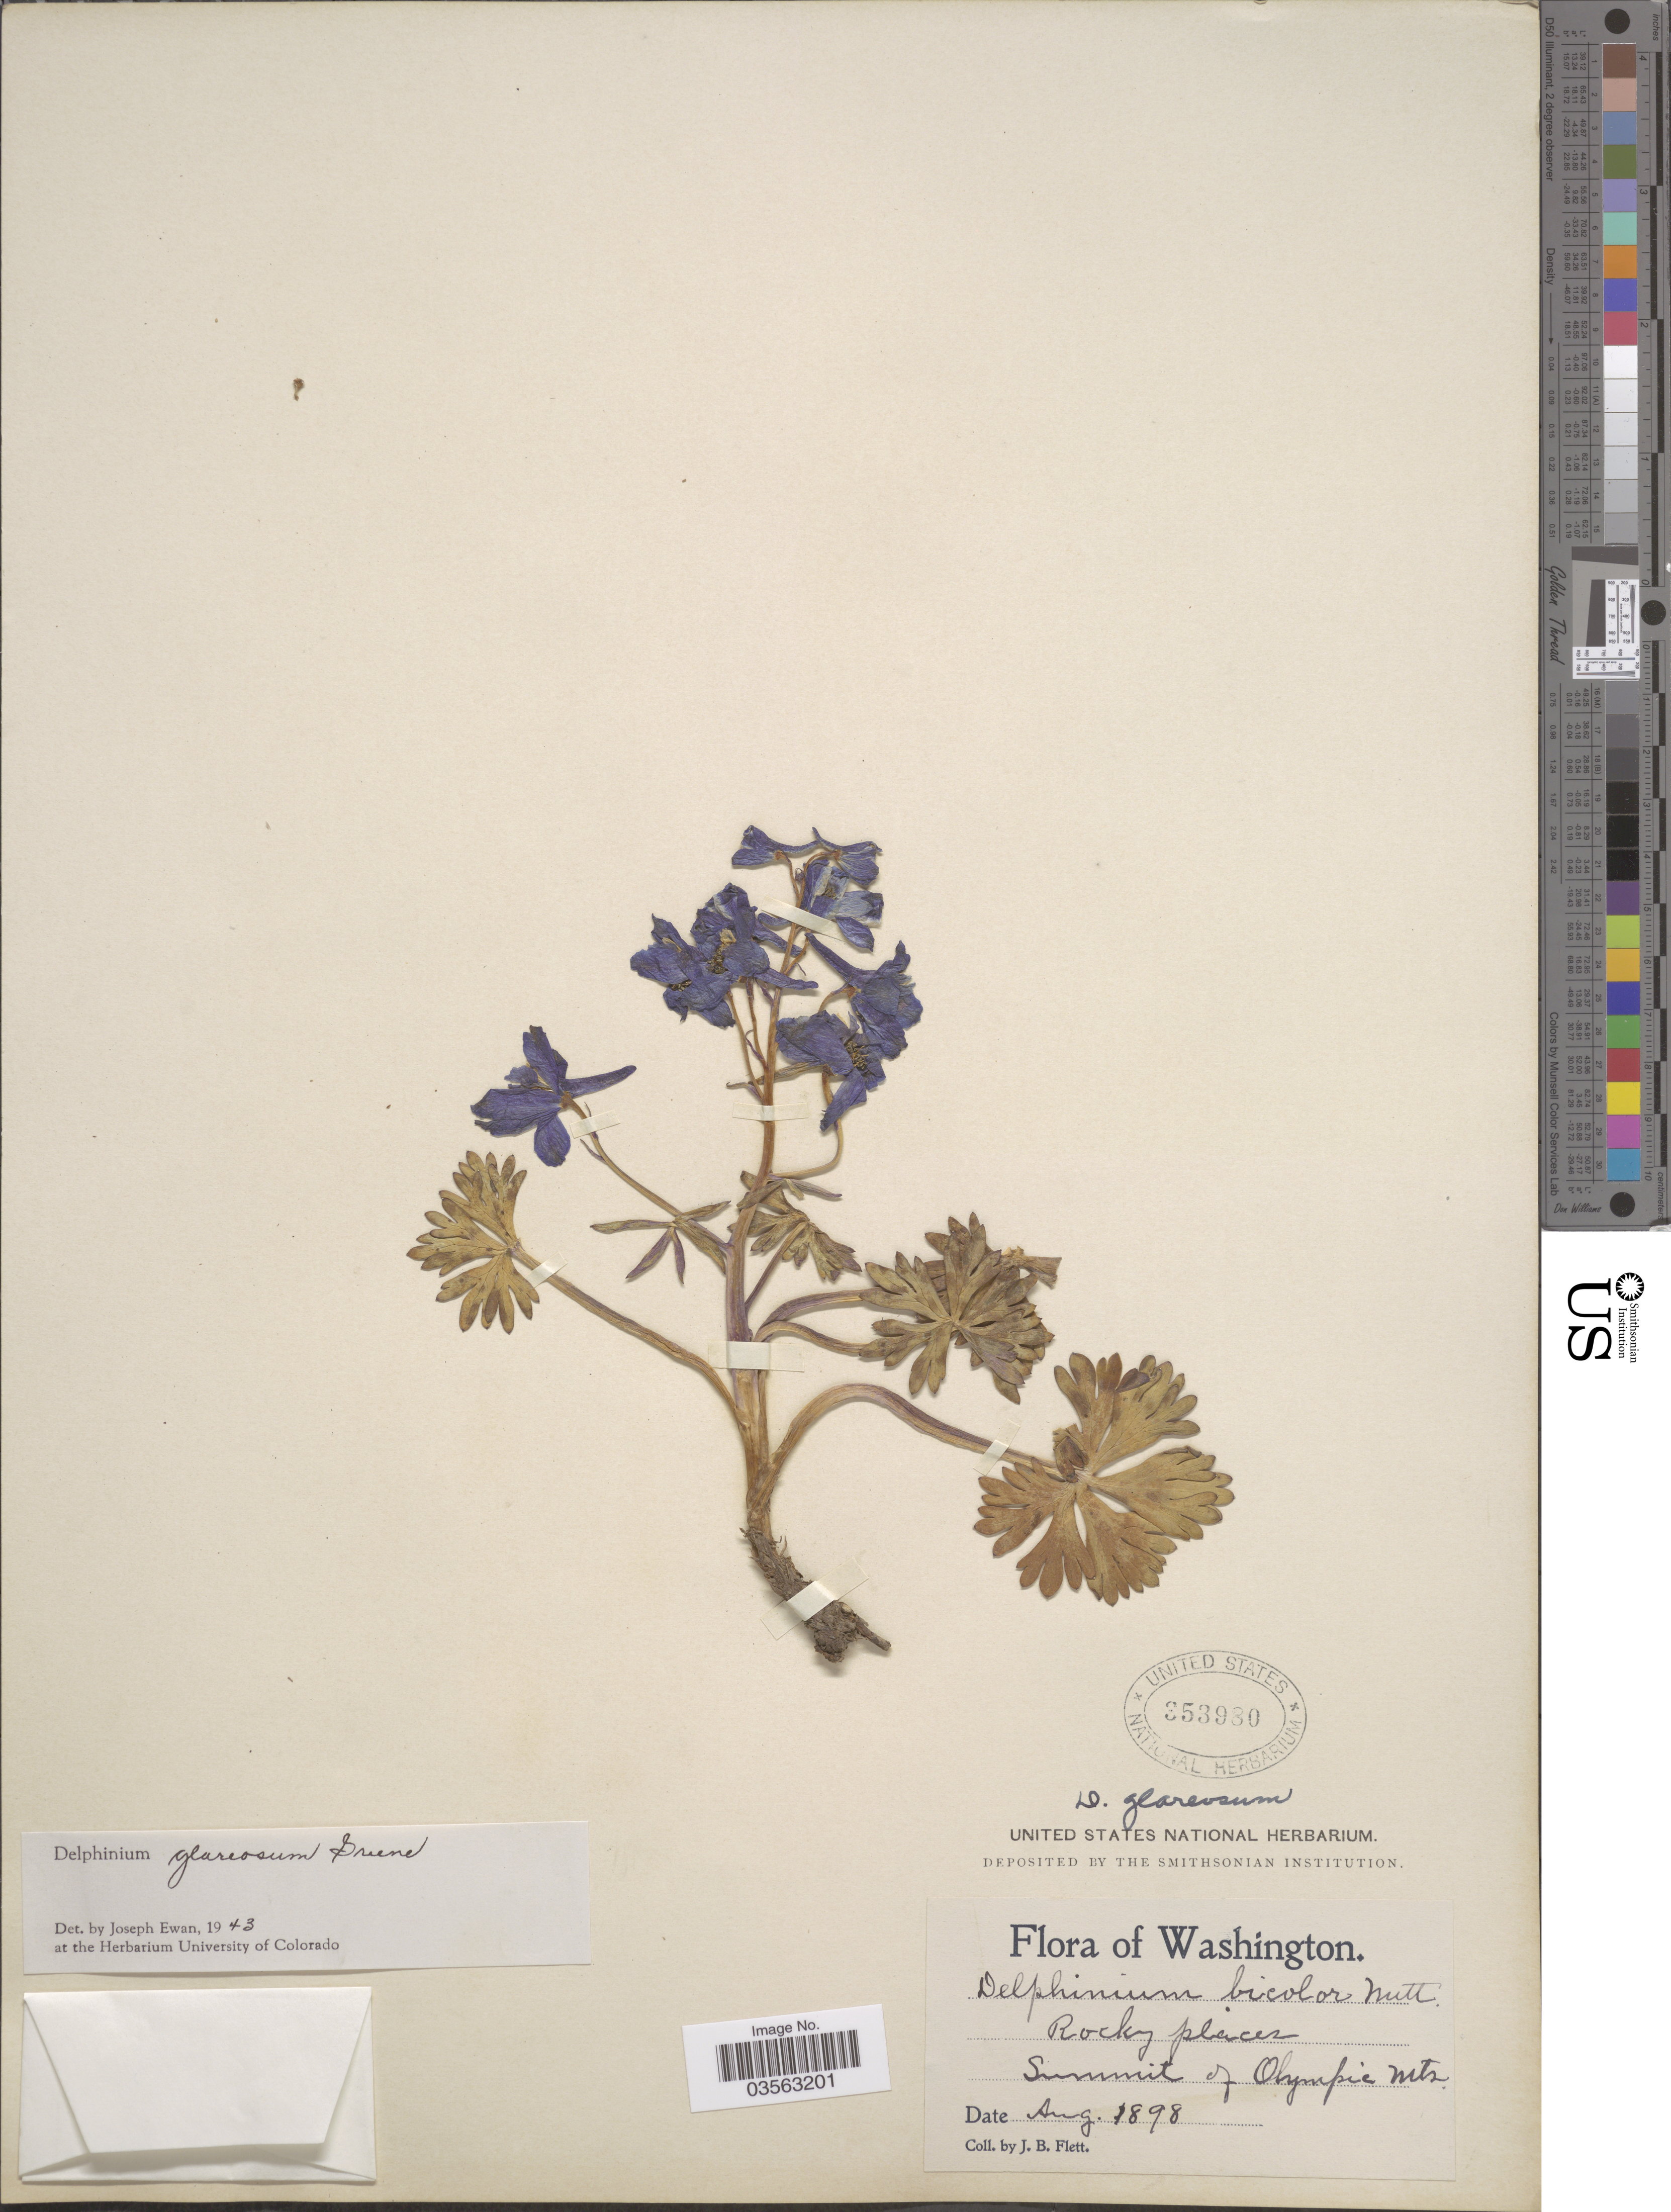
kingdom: Plantae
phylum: Tracheophyta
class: Magnoliopsida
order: Ranunculales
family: Ranunculaceae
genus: Delphinium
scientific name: Delphinium glareosum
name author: Greene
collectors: J. Flett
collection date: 1898-08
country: United States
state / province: Washington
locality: Summit of Olympic Mts.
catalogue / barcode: US 353980